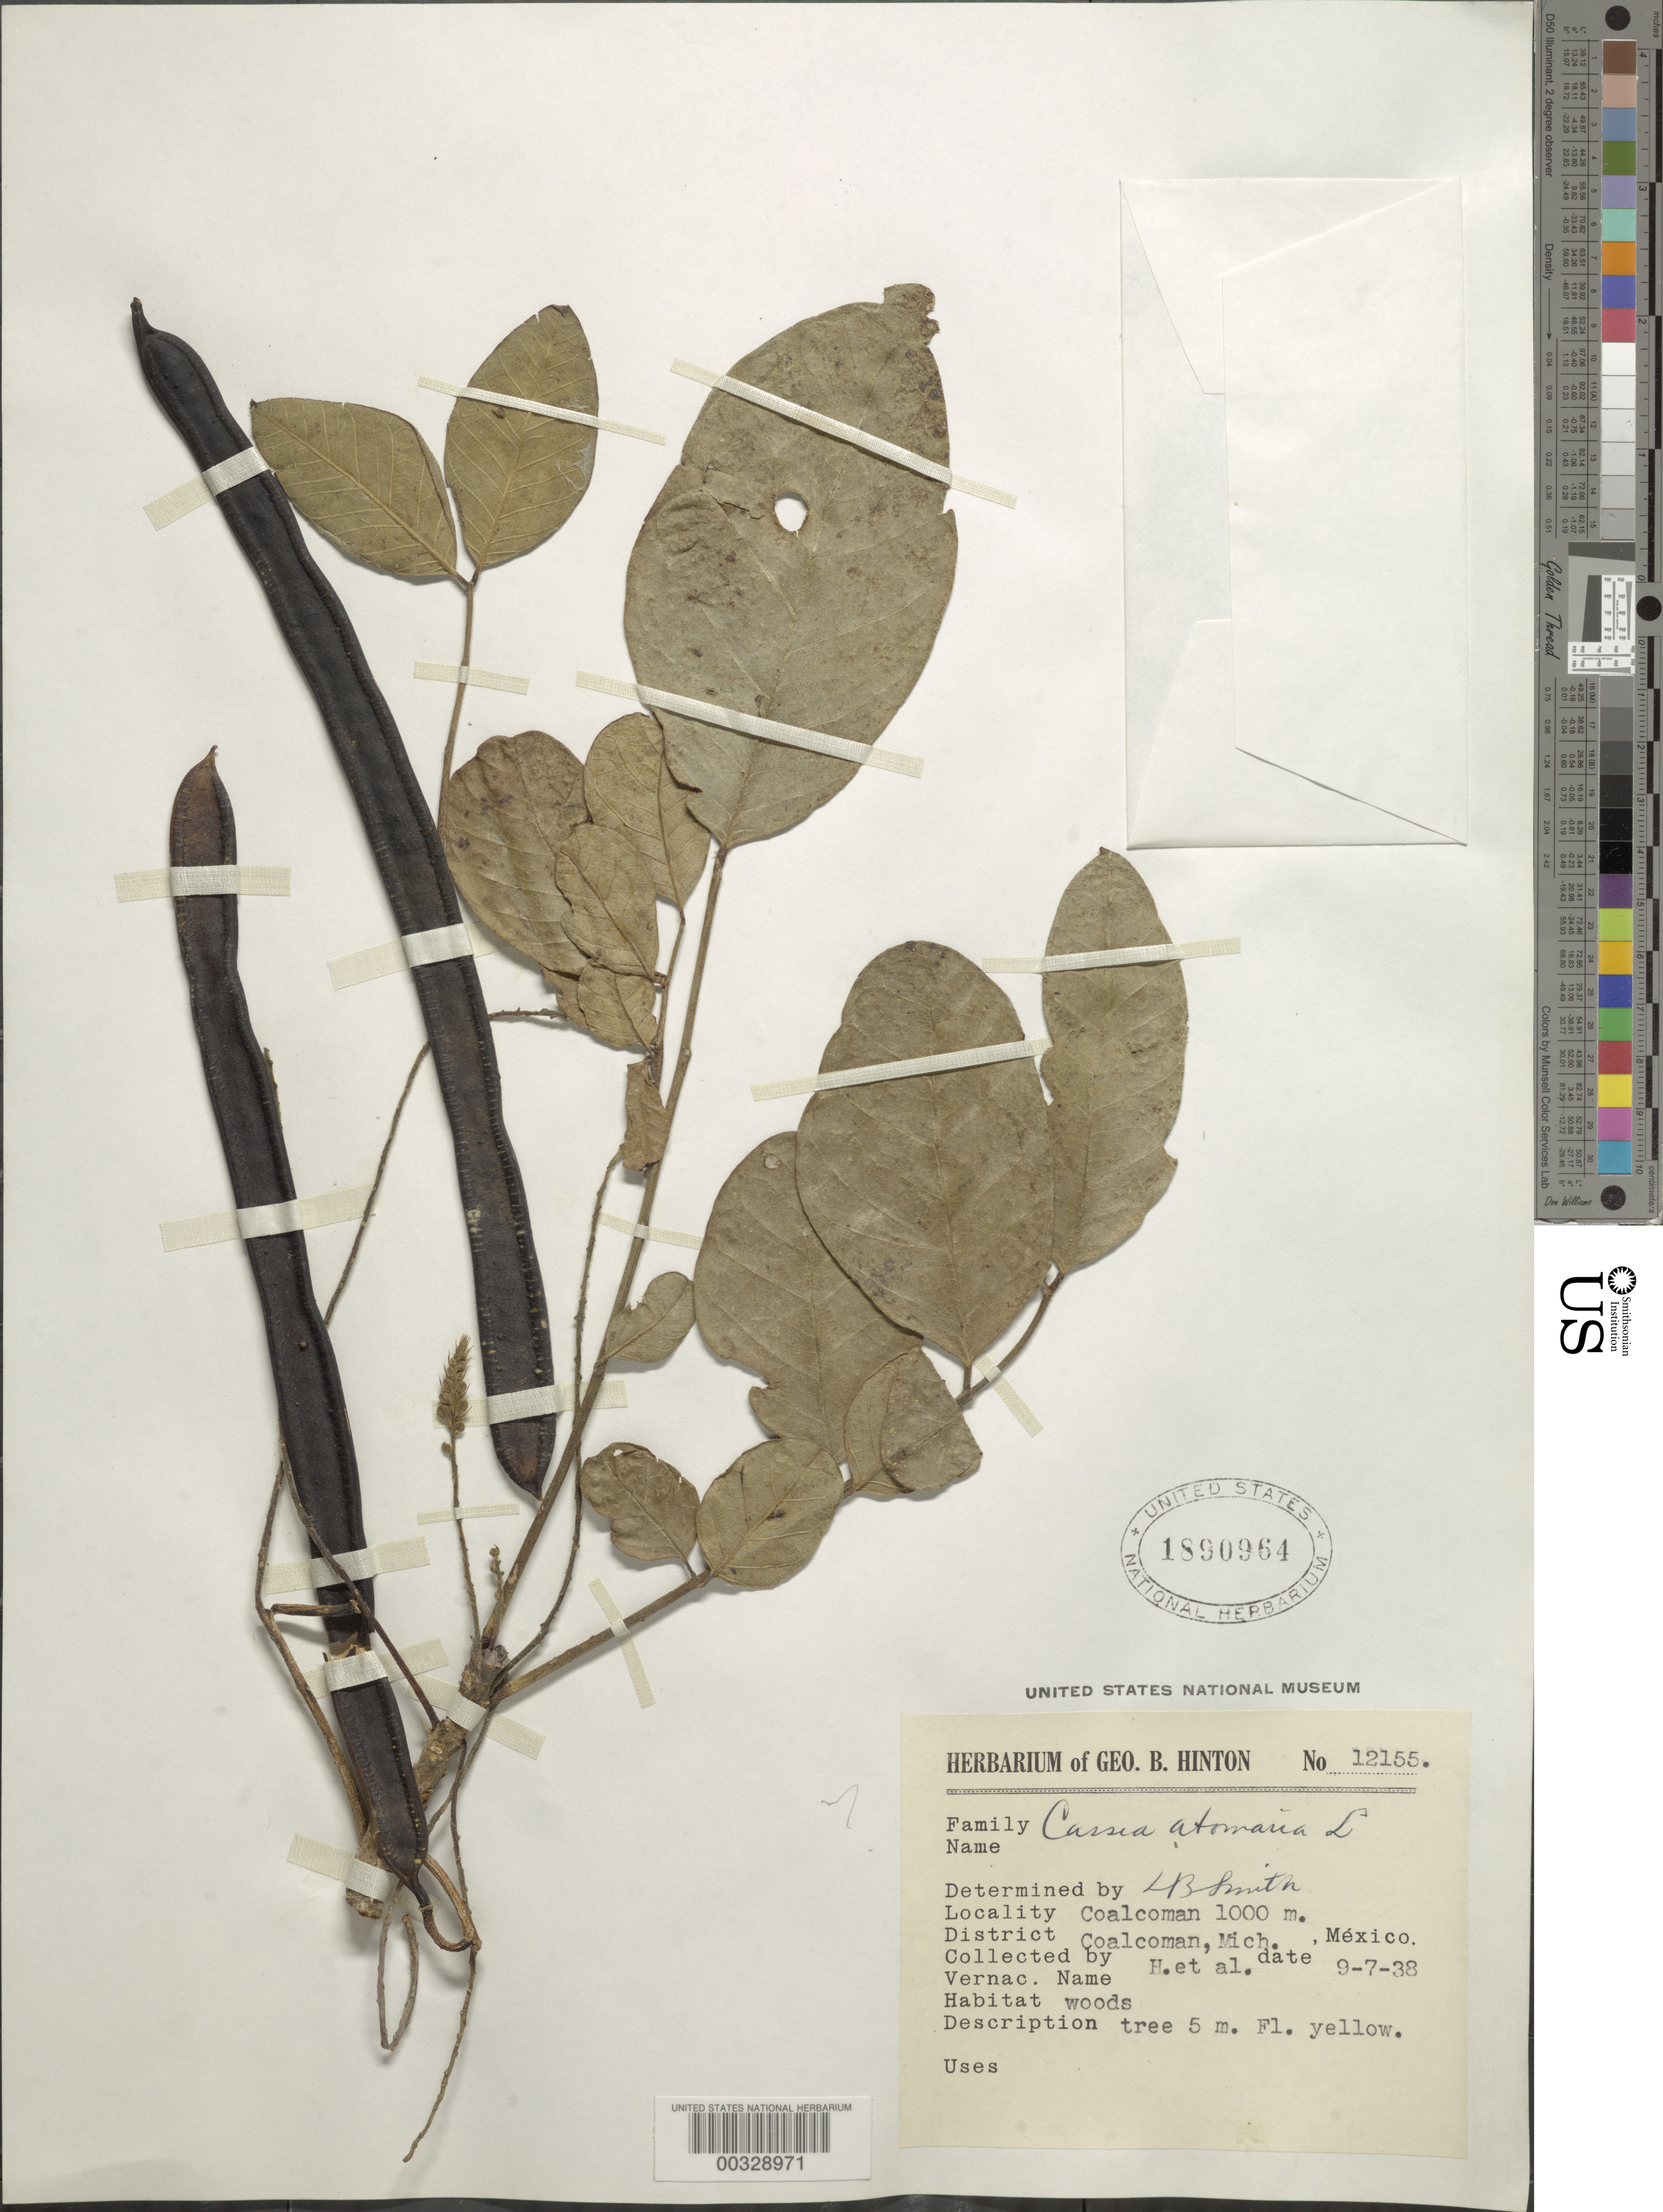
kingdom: Plantae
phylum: Tracheophyta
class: Magnoliopsida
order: Fabales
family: Fabaceae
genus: Senna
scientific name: Senna mollissima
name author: (Humb. & Bonpl. ex Willd.) H.S. Irwin & Barneby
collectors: G. B. Hinton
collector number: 12155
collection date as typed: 07 Sep 1938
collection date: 1938-09-07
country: Mexico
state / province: Michoacán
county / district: Coalcomán De Vazquez Pallares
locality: Coalcomán Mun. (?), Coalcomán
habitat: Woods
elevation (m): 1000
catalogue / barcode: US 1890964